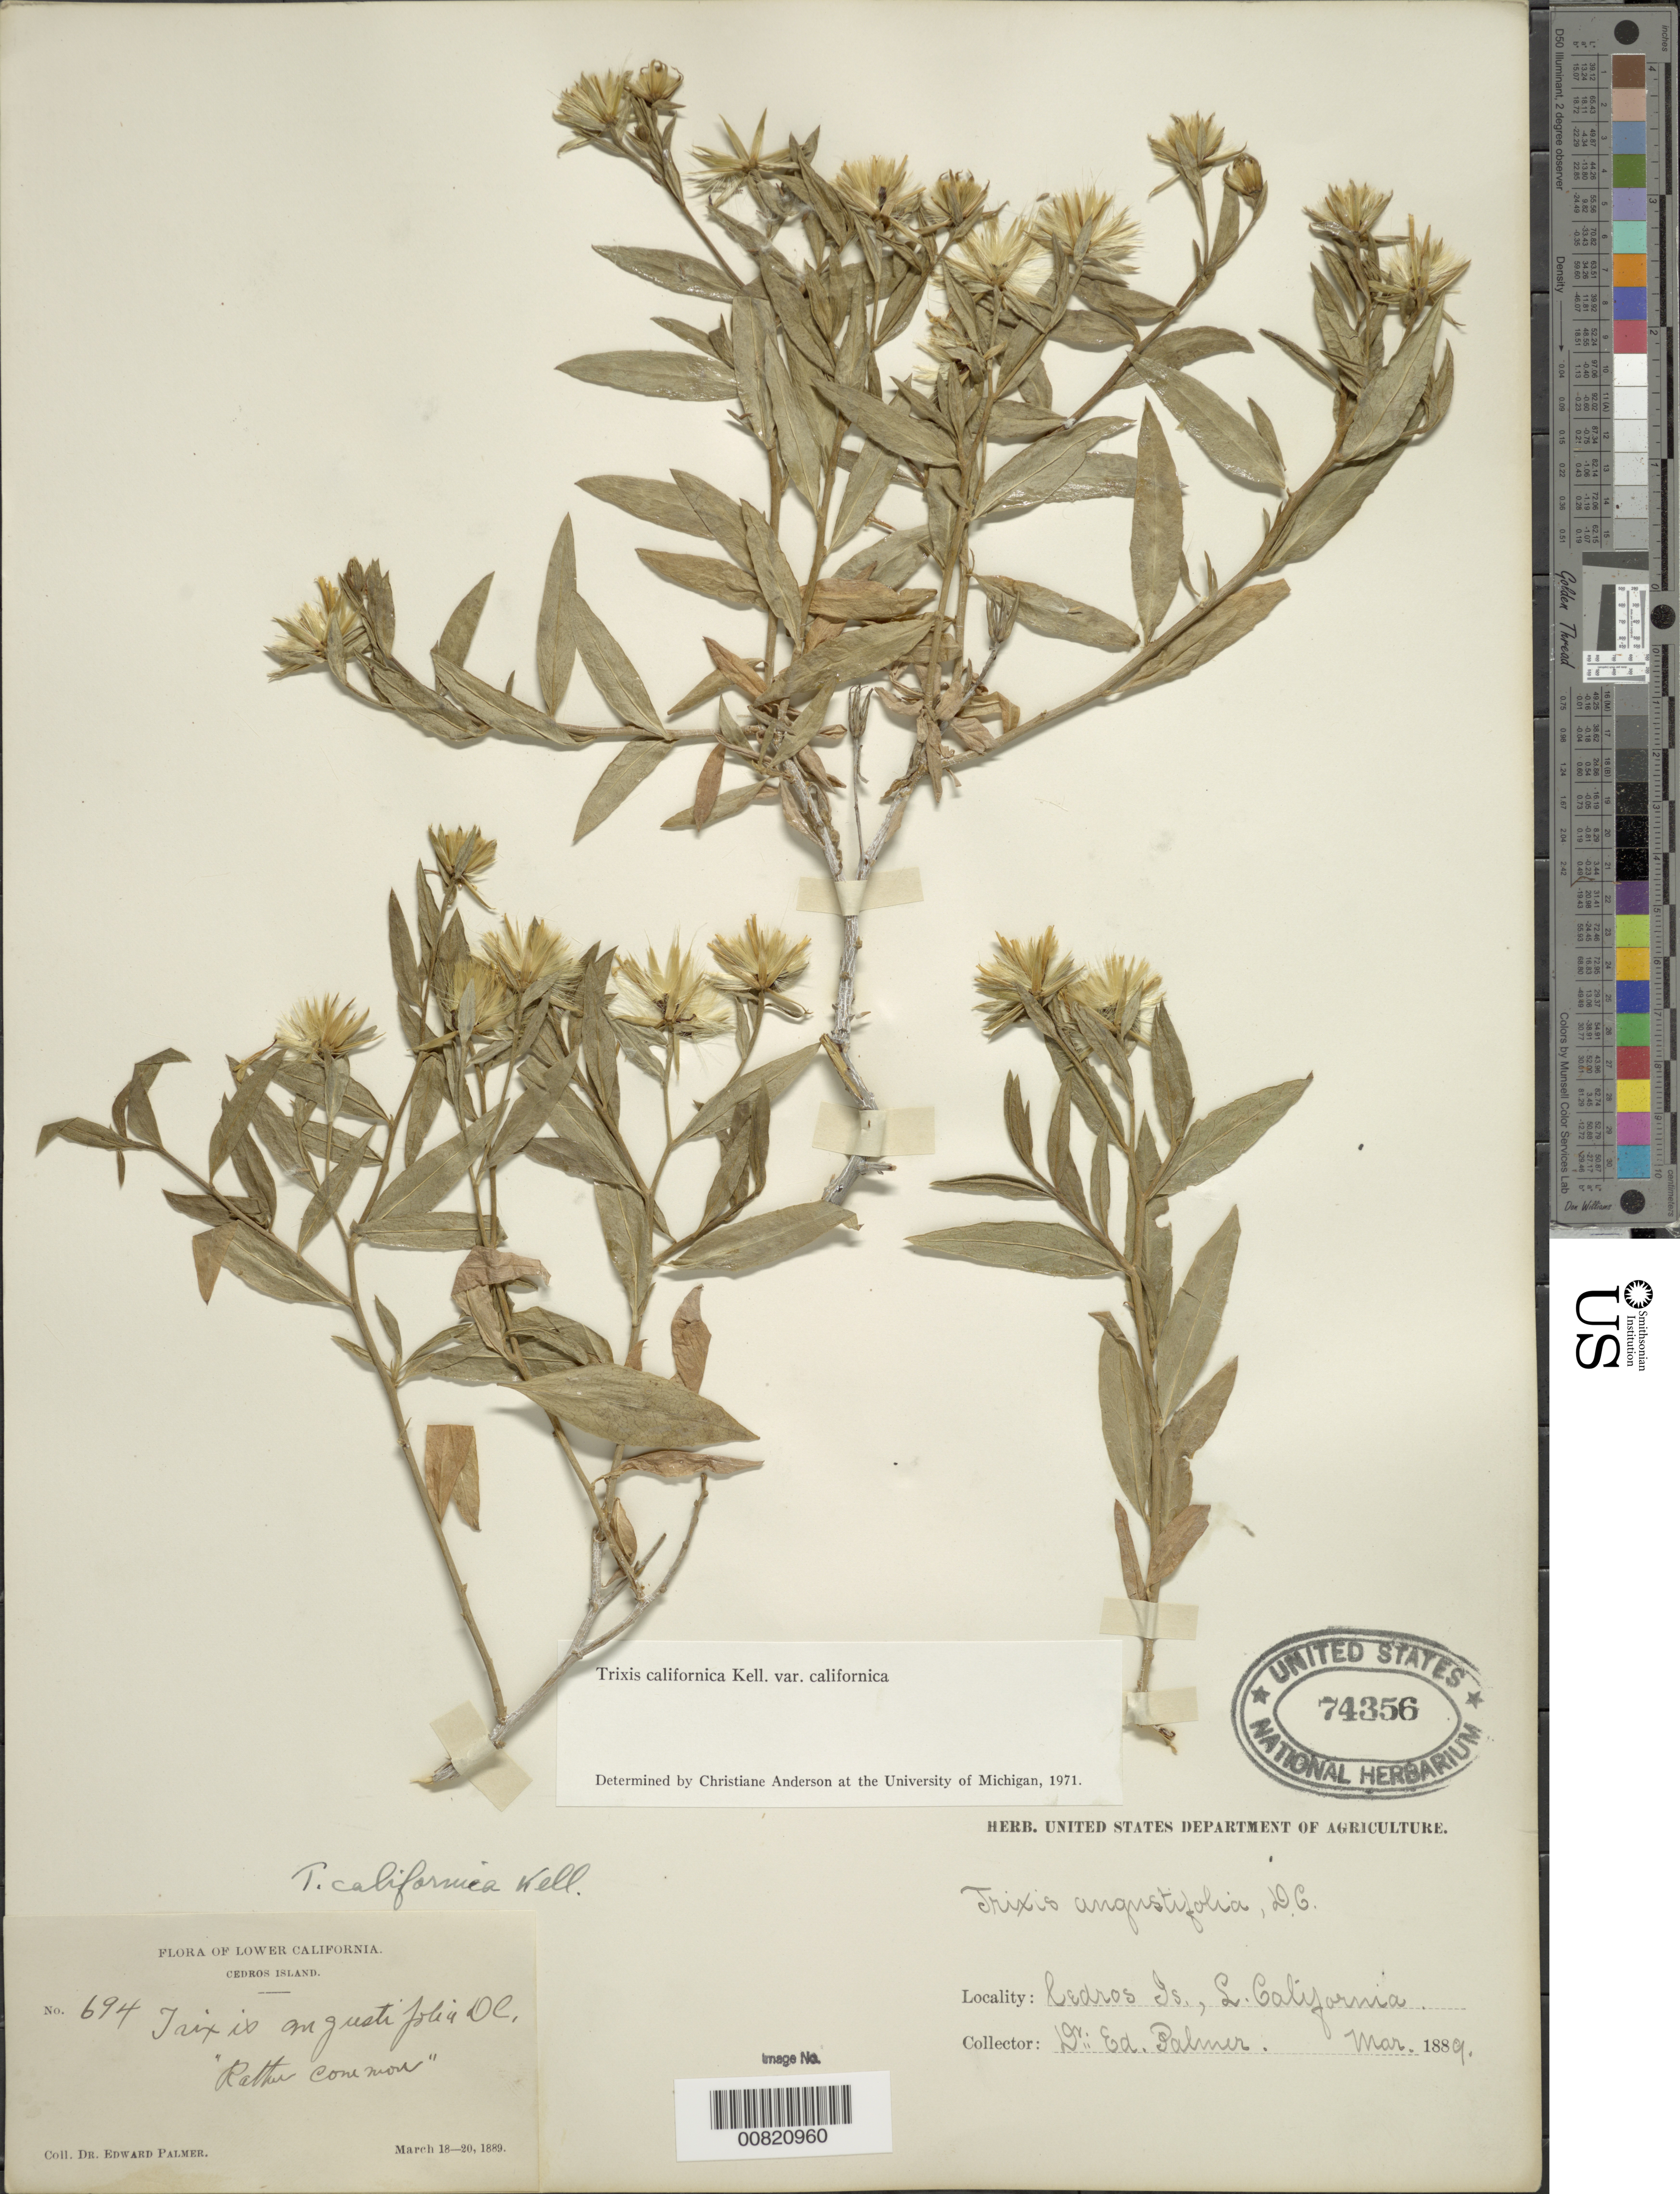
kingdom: Plantae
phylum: Tracheophyta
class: Magnoliopsida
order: Asterales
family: Asteraceae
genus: Trixis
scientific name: Trixis californica var. californica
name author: Kellogg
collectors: E. Palmer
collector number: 694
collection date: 1889-03-18/1889-03-20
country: Mexico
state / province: Baja California Norte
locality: Lower California, Cedros Island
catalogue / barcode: US 74356